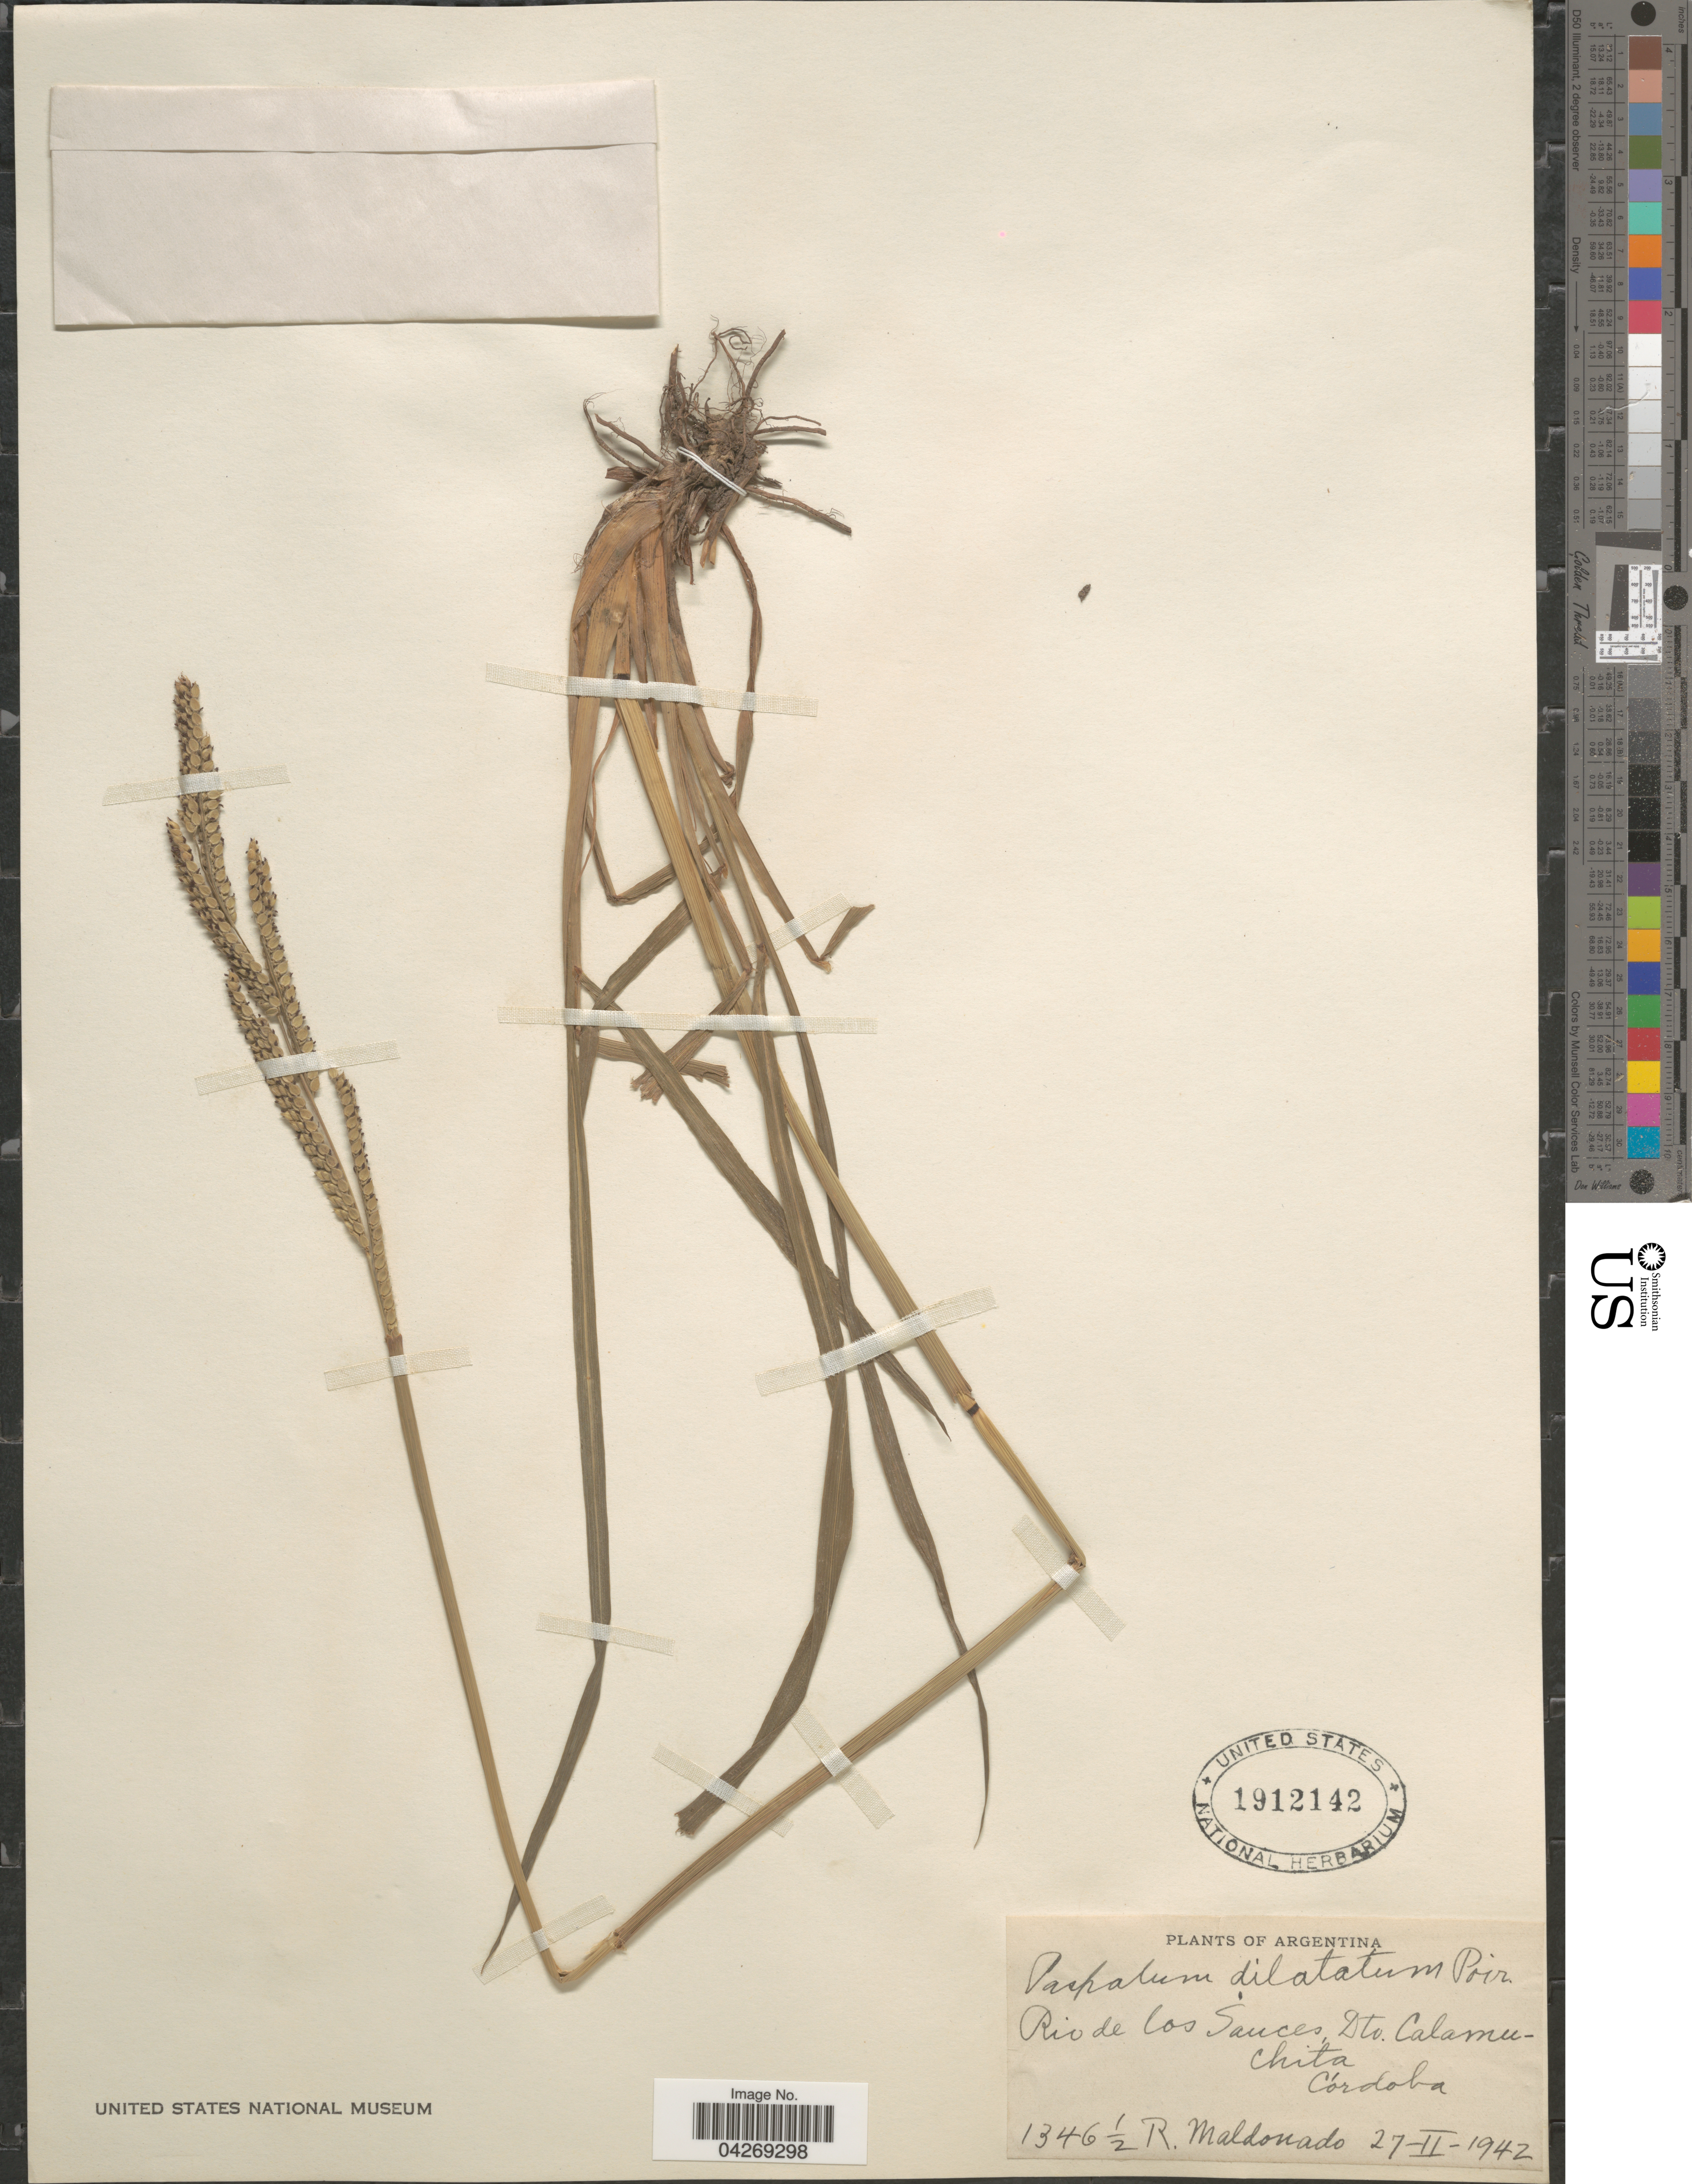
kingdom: Plantae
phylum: Tracheophyta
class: Liliopsida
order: Poales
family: Poaceae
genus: Paspalum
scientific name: Paspalum dilatatum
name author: Poir.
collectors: R. Maldonado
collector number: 1346½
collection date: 1942-02-27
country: Argentina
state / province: Cordoba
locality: Rio de los Sauces, Dto. Calamuchita. Córdoba.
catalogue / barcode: US 1912142